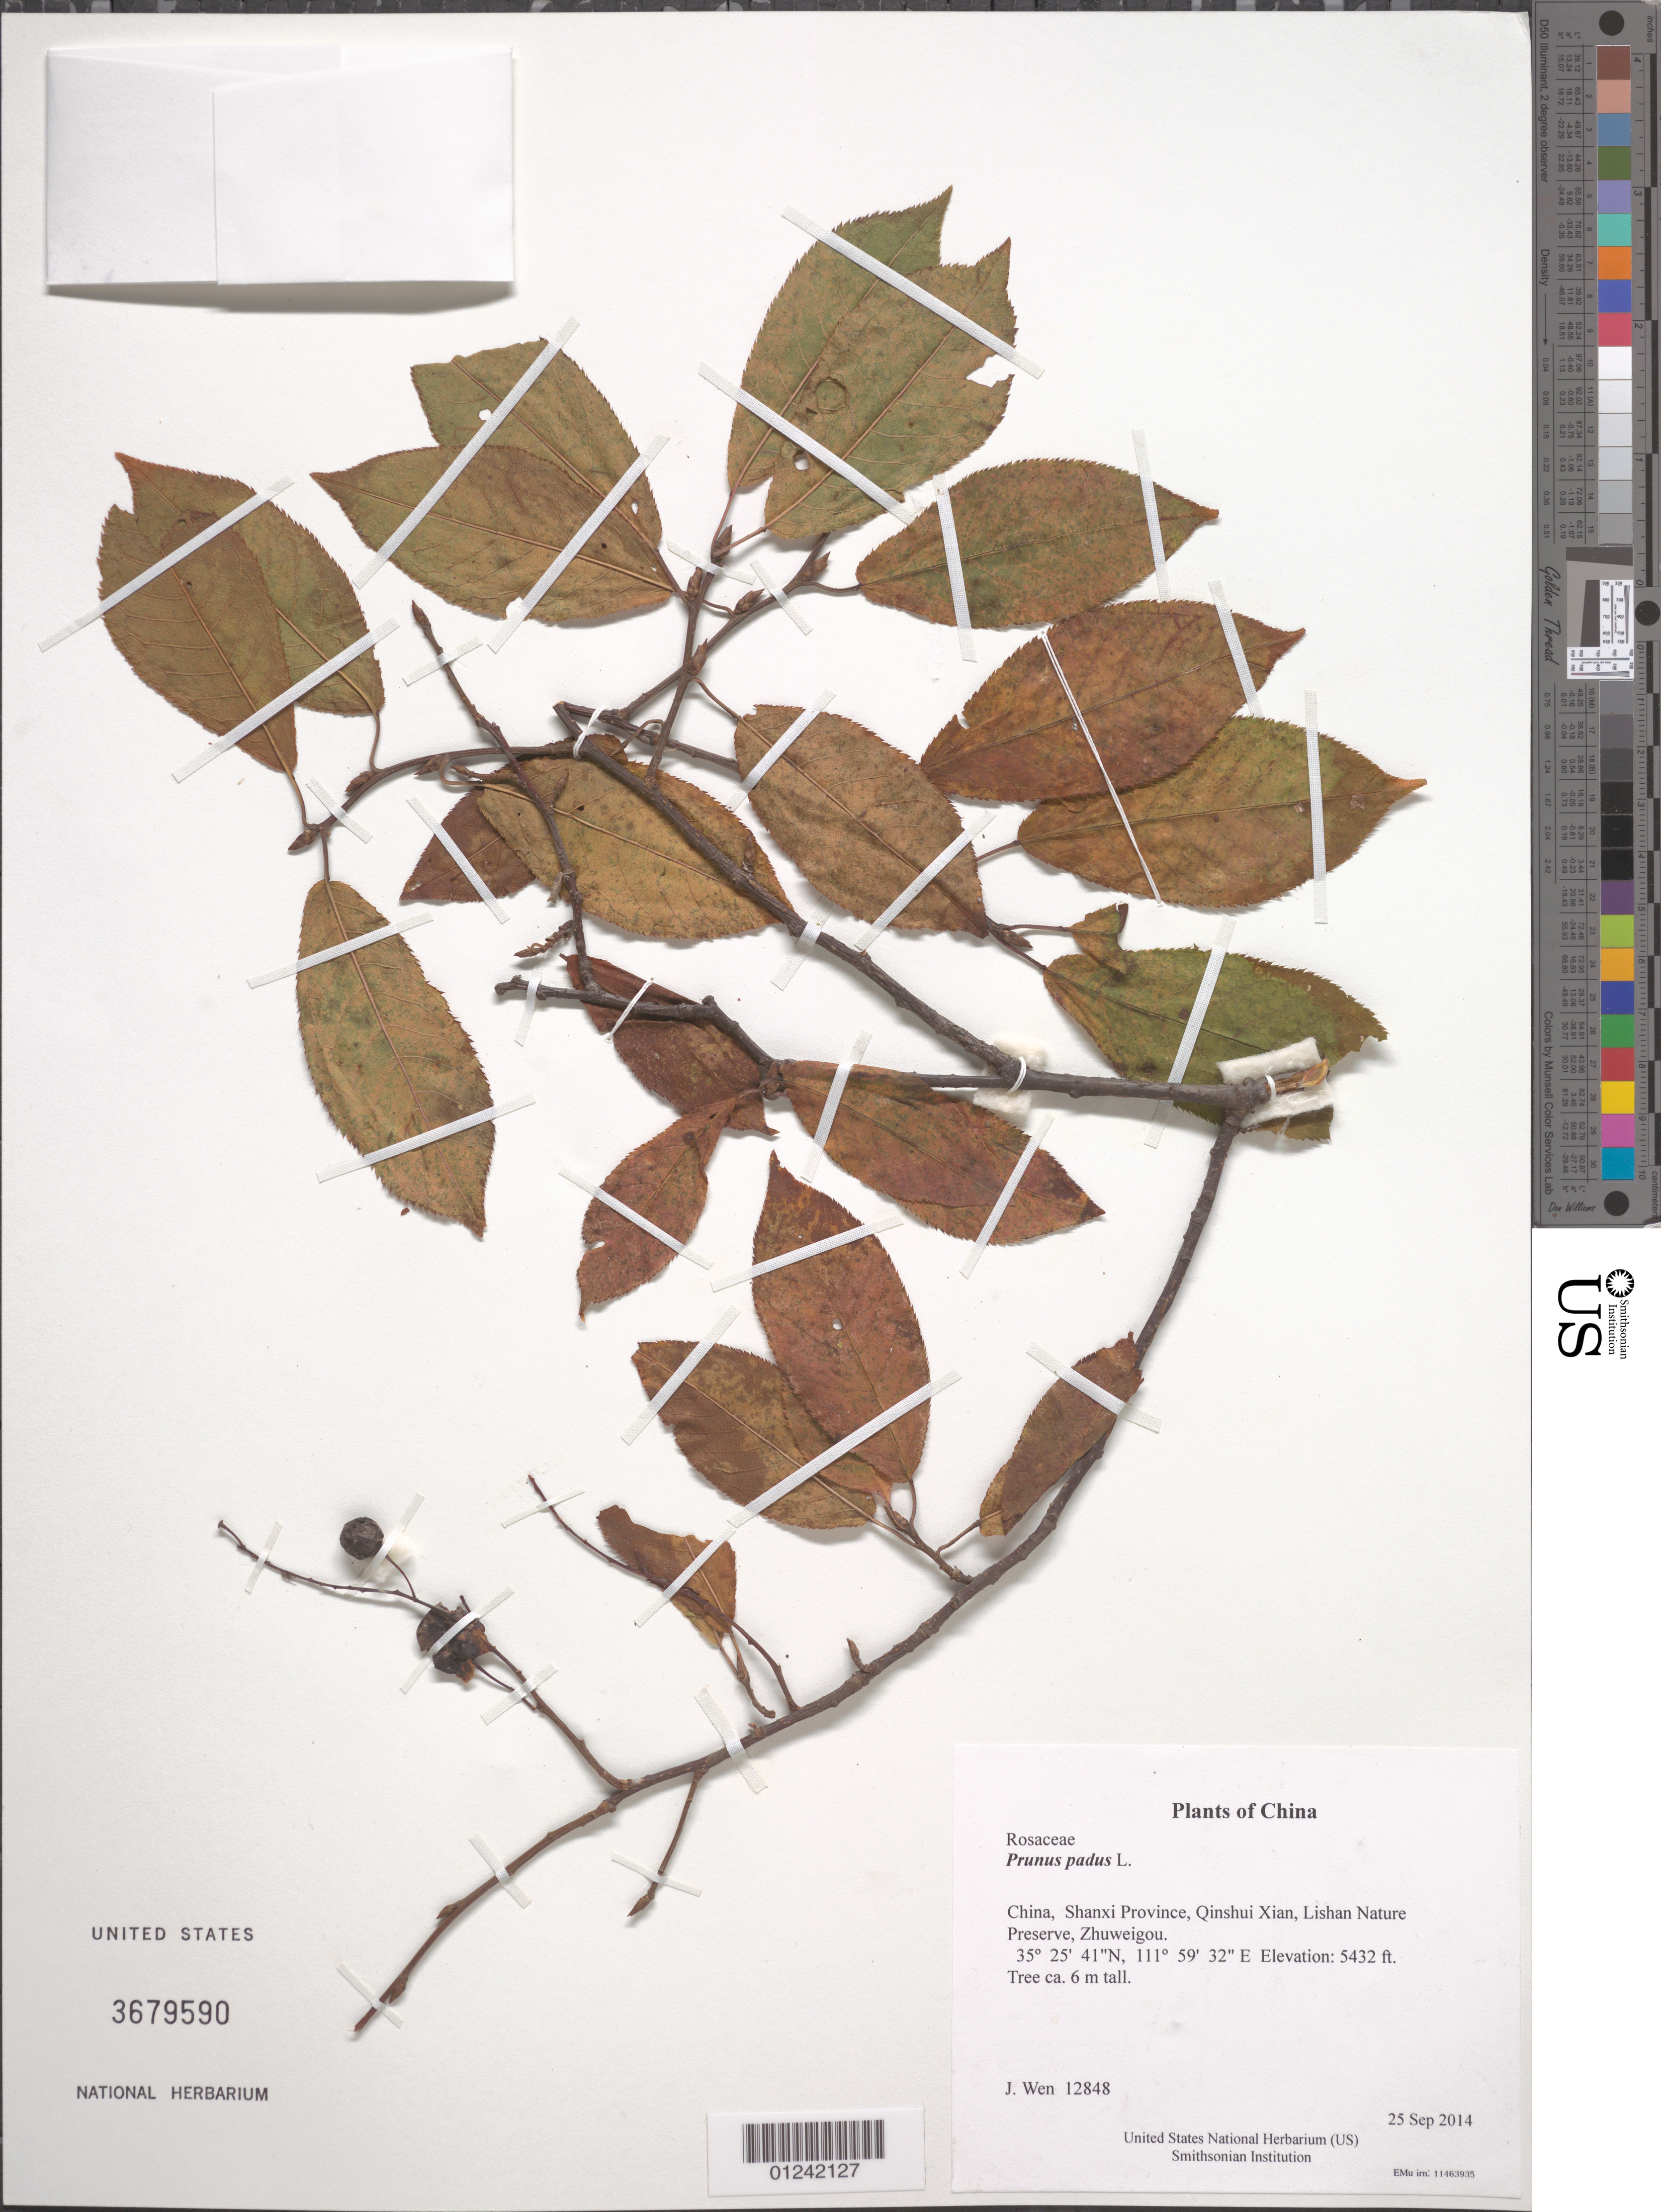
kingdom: Plantae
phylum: Tracheophyta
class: Magnoliopsida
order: Rosales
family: Rosaceae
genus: Prunus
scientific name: Prunus padus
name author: L.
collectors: J. Wen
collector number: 12848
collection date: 2014-09-25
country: China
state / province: Shanxi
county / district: Qinshui Xian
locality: Lishan Nature Preserve, Zhuweigou.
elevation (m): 1656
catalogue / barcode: US 3679590